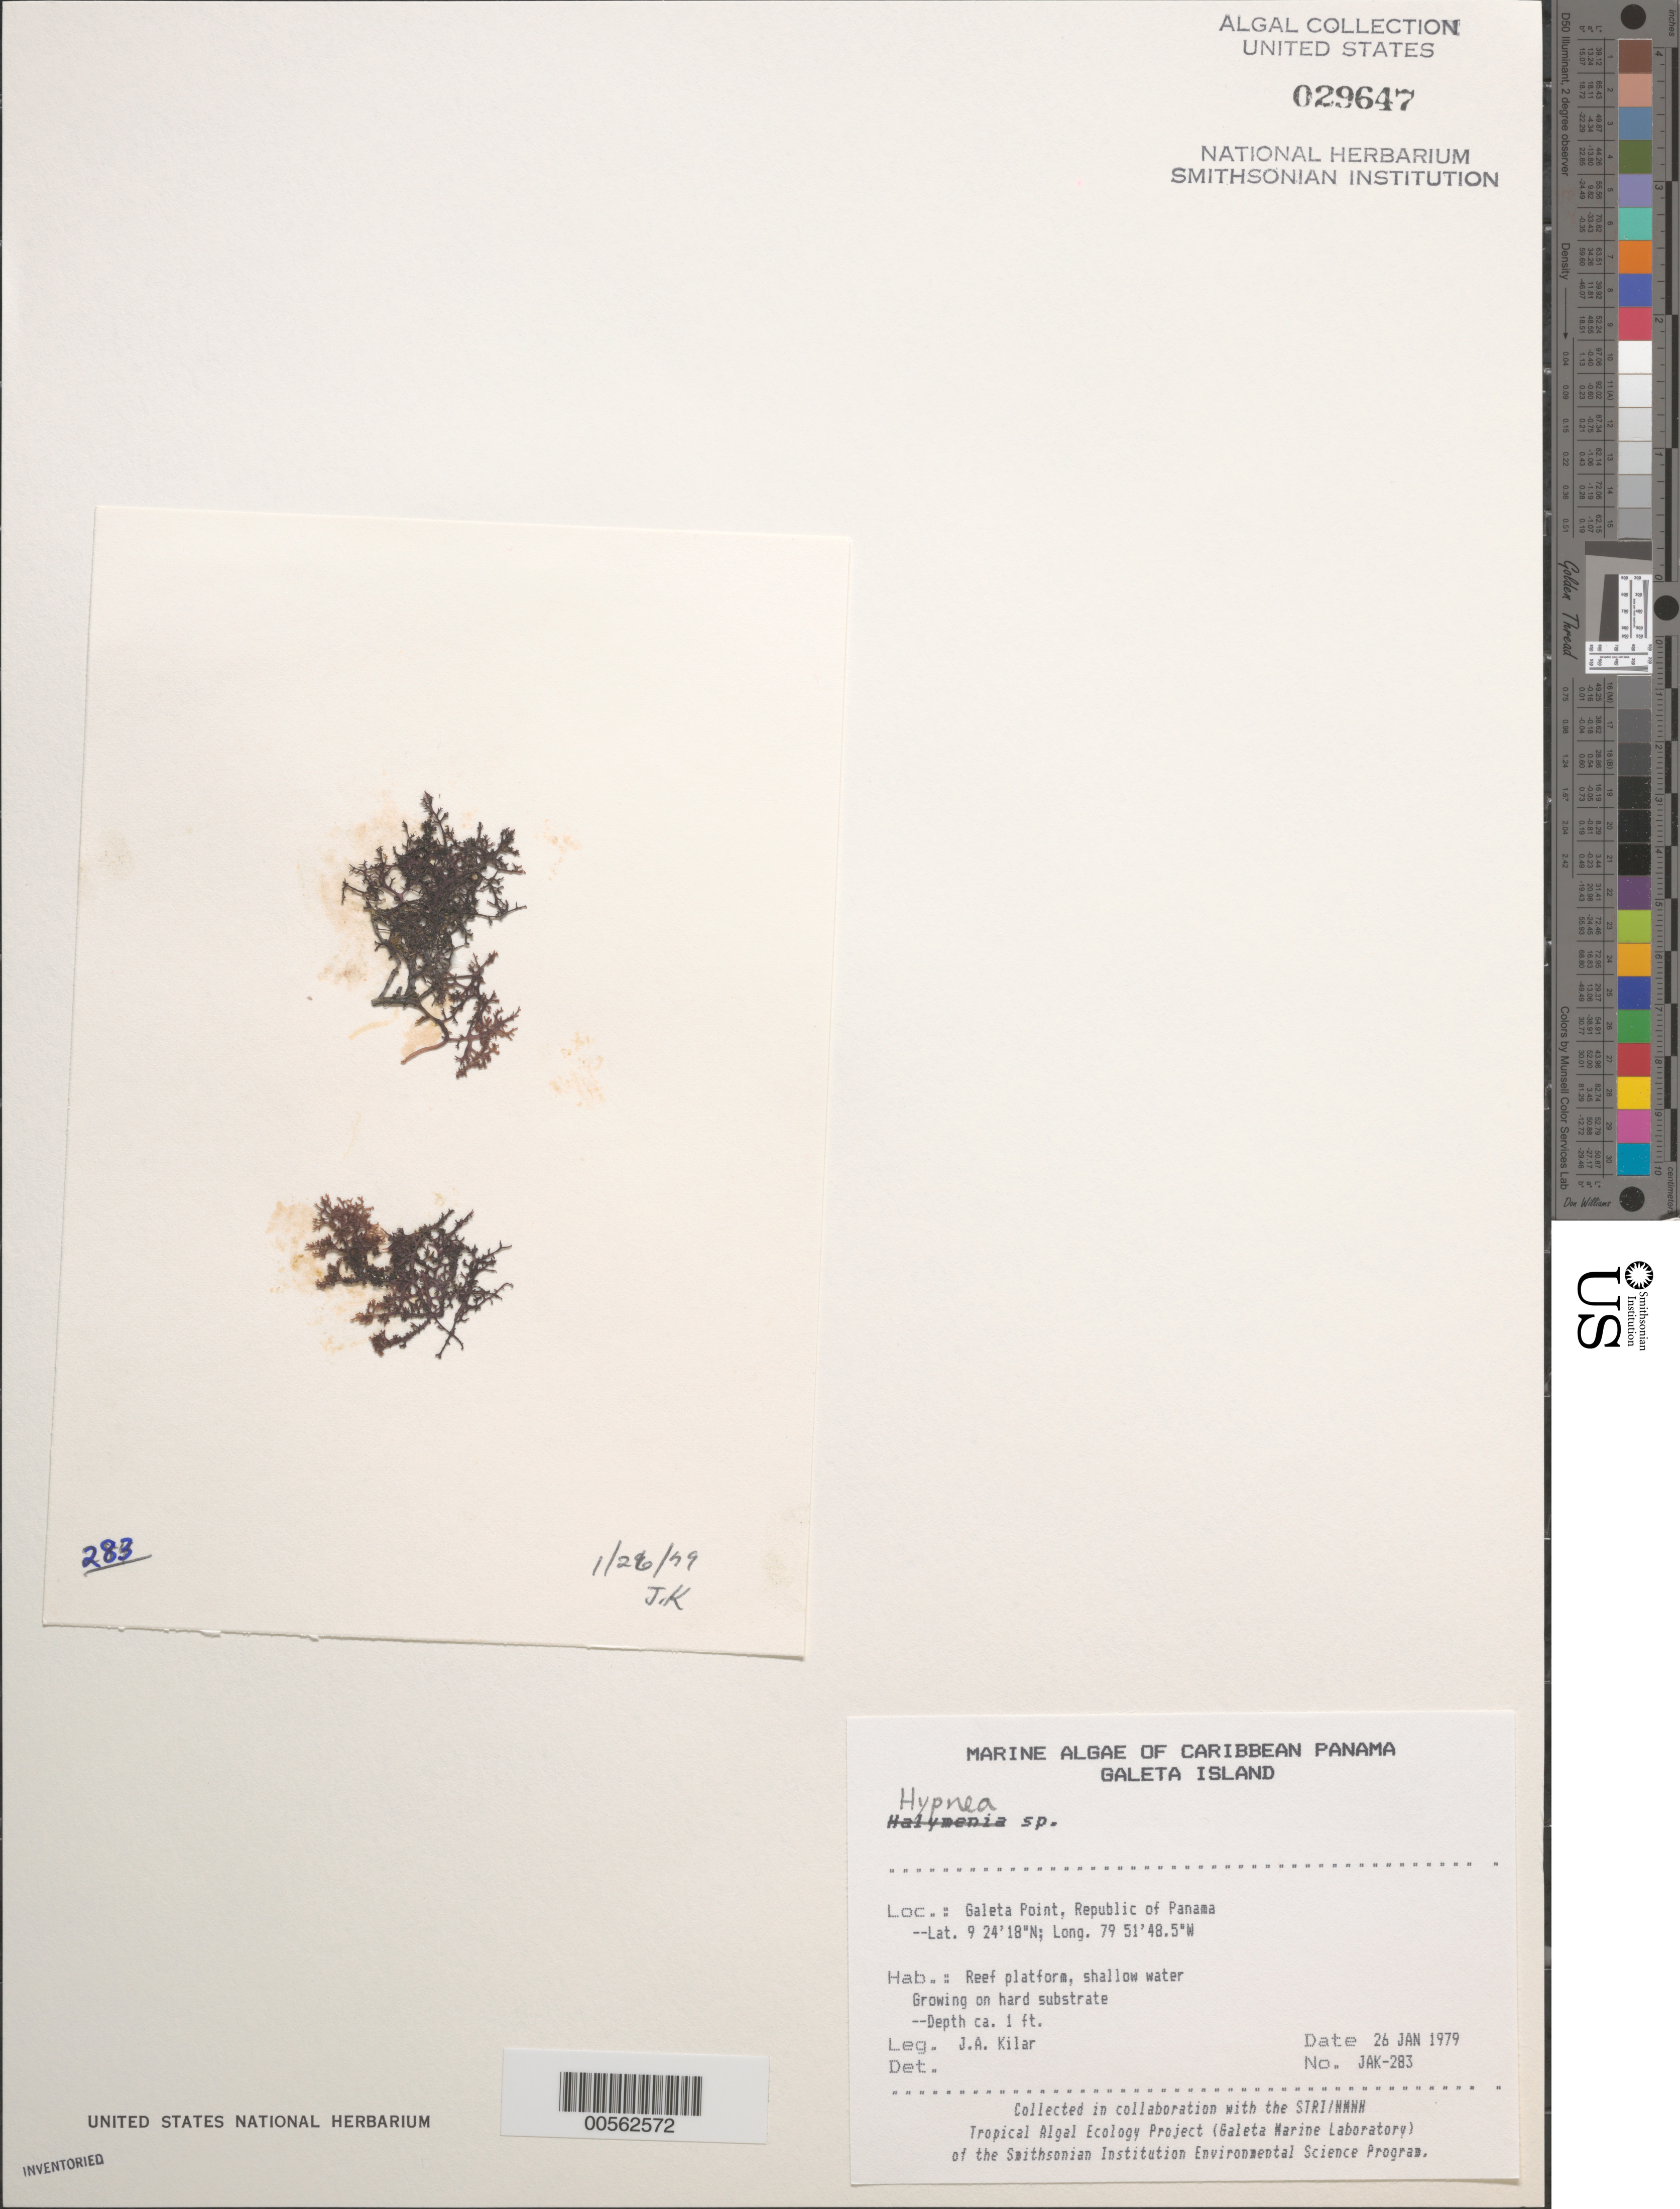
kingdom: Plantae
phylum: Rhodophyta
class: Florideophyceae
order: Gigartinales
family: Cystocloniaceae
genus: Hypnea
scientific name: Hypnea sp.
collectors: J. A. Kilar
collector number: JAK-283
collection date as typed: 26 Jan 1979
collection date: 1979-01-26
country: Panama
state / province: Colón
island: Galeta Island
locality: Galeta Point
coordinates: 9 24' 18" N, 79 51' 48.5" W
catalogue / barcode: US 29647